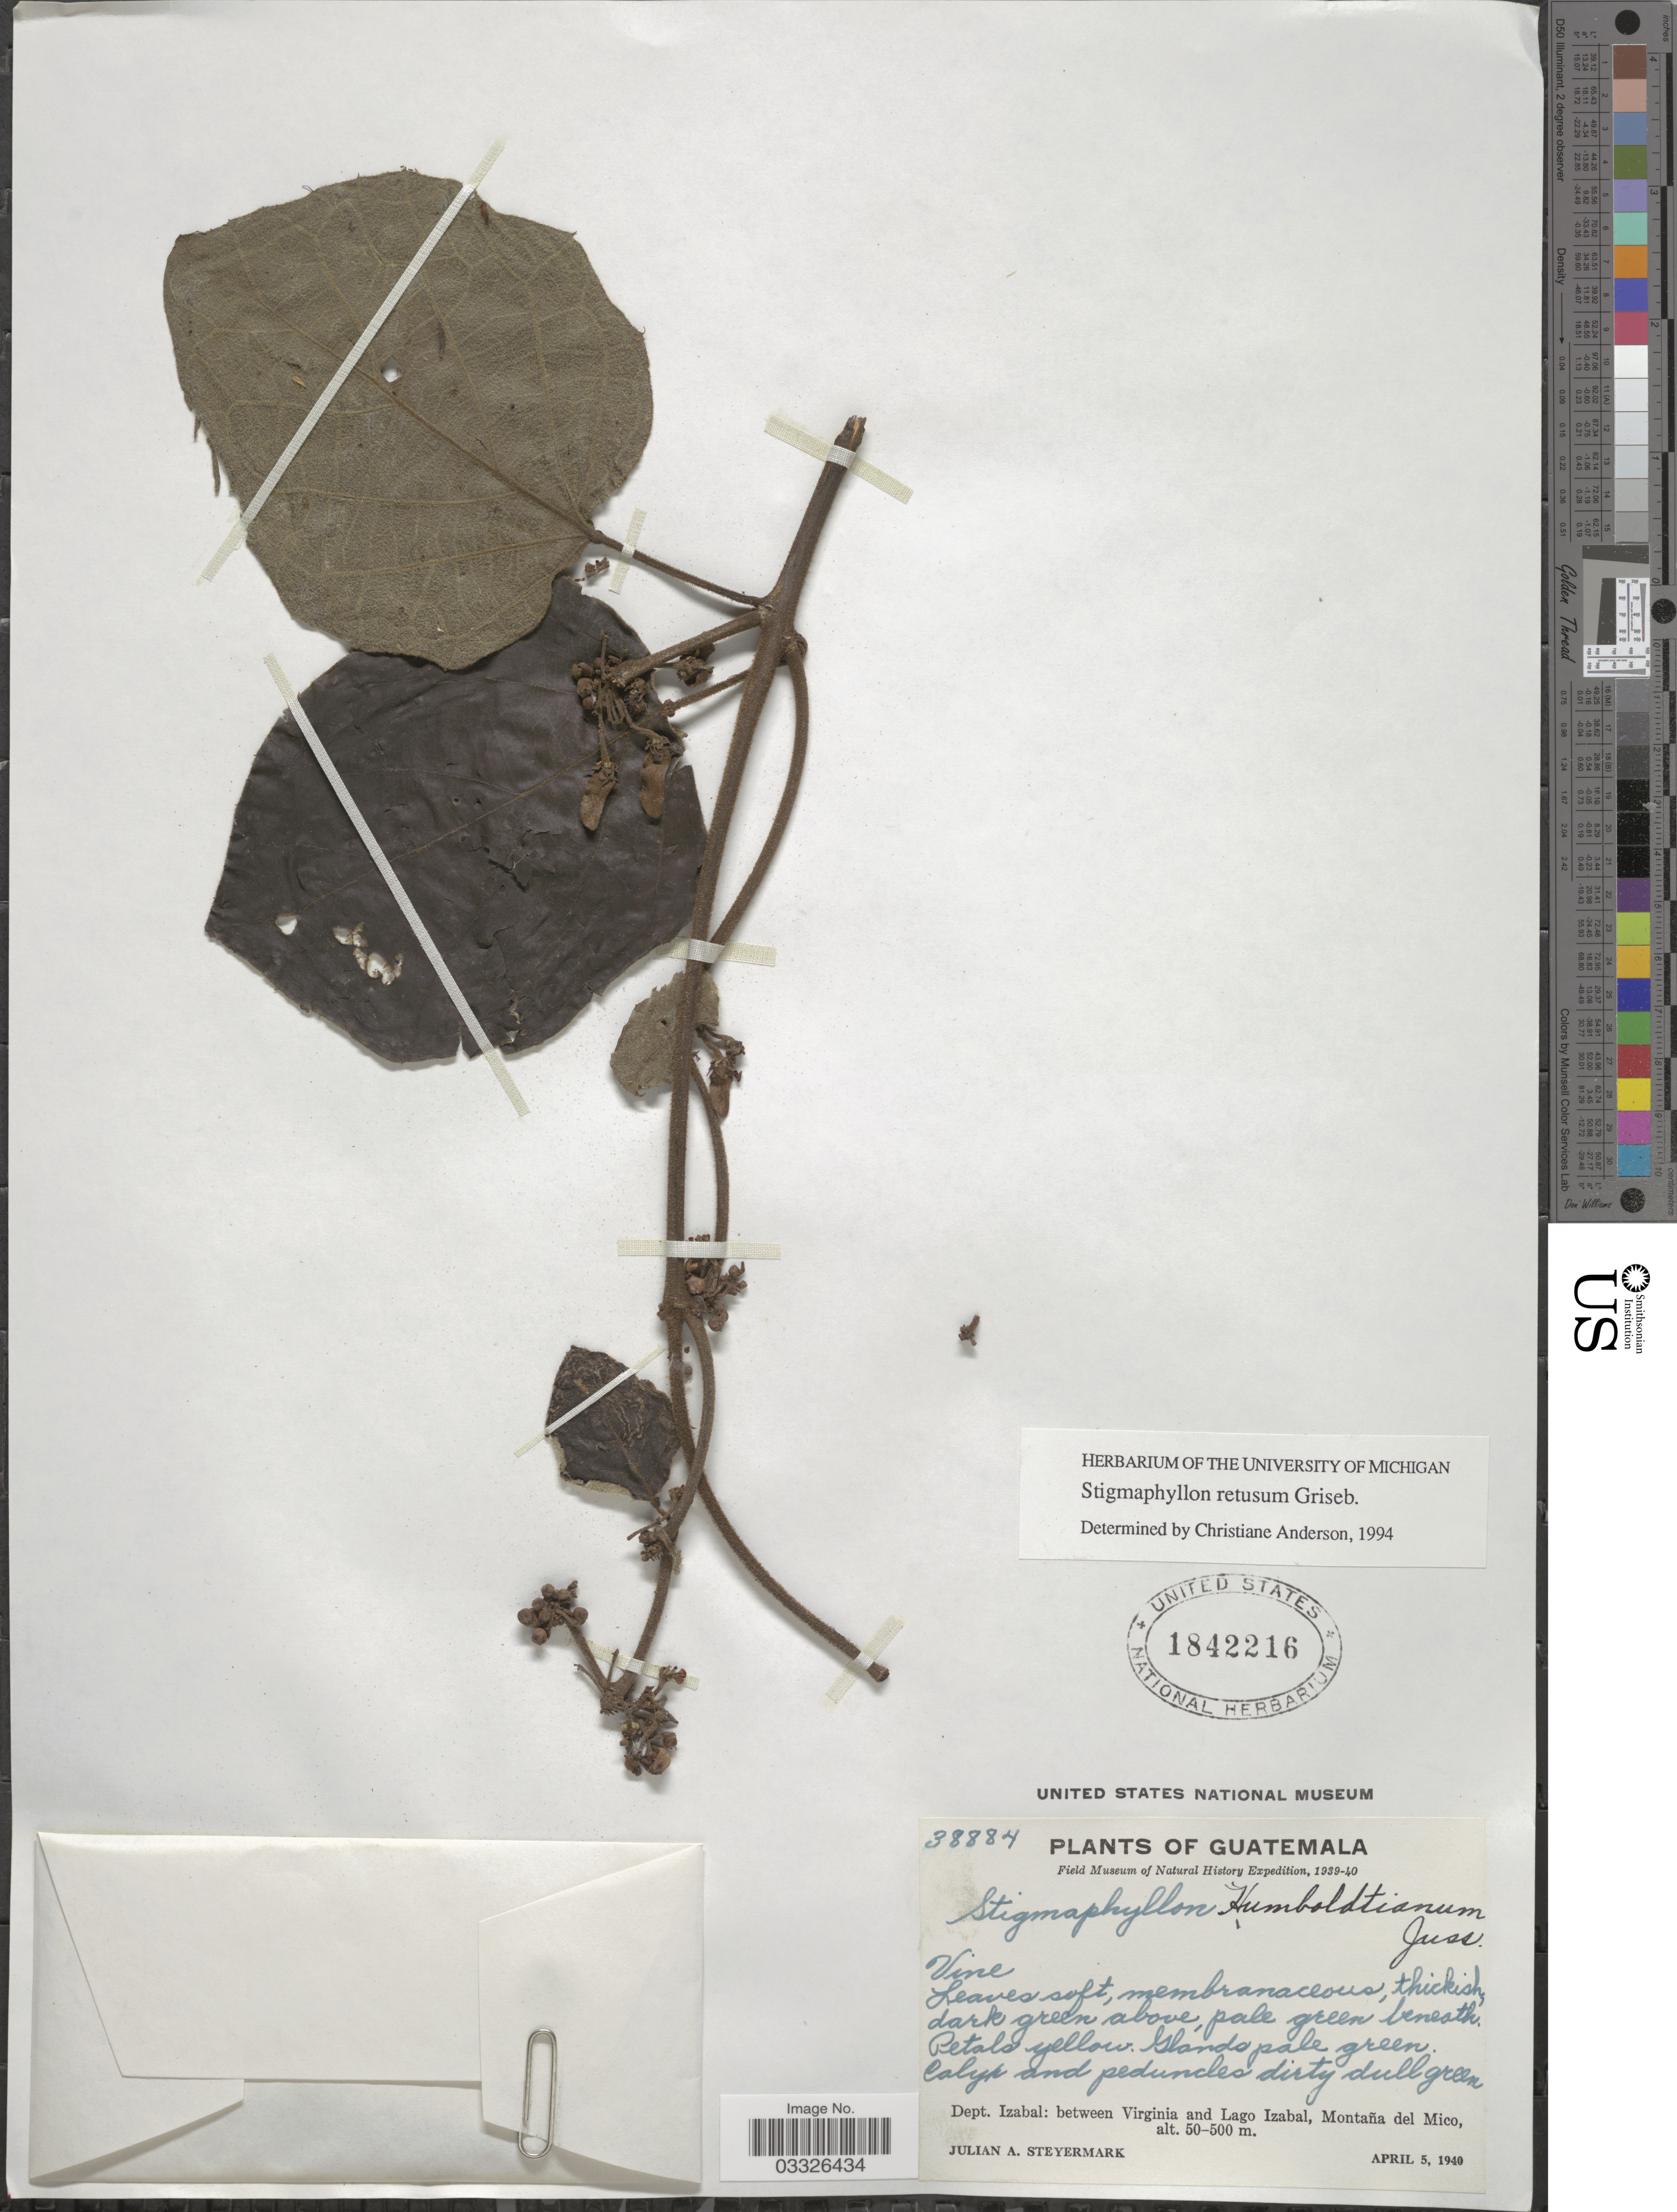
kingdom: Plantae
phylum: Tracheophyta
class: Magnoliopsida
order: Malpighiales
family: Malpighiaceae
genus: Stigmaphyllon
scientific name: Stigmaphyllon retusum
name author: Griseb.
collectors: J. Steyermark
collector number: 38884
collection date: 1940-04-05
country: Guatemala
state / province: Izabal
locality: Dept. Izabal: between Virginia and Lago Izabal, Montaña del Mico.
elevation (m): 50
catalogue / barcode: US 1842216